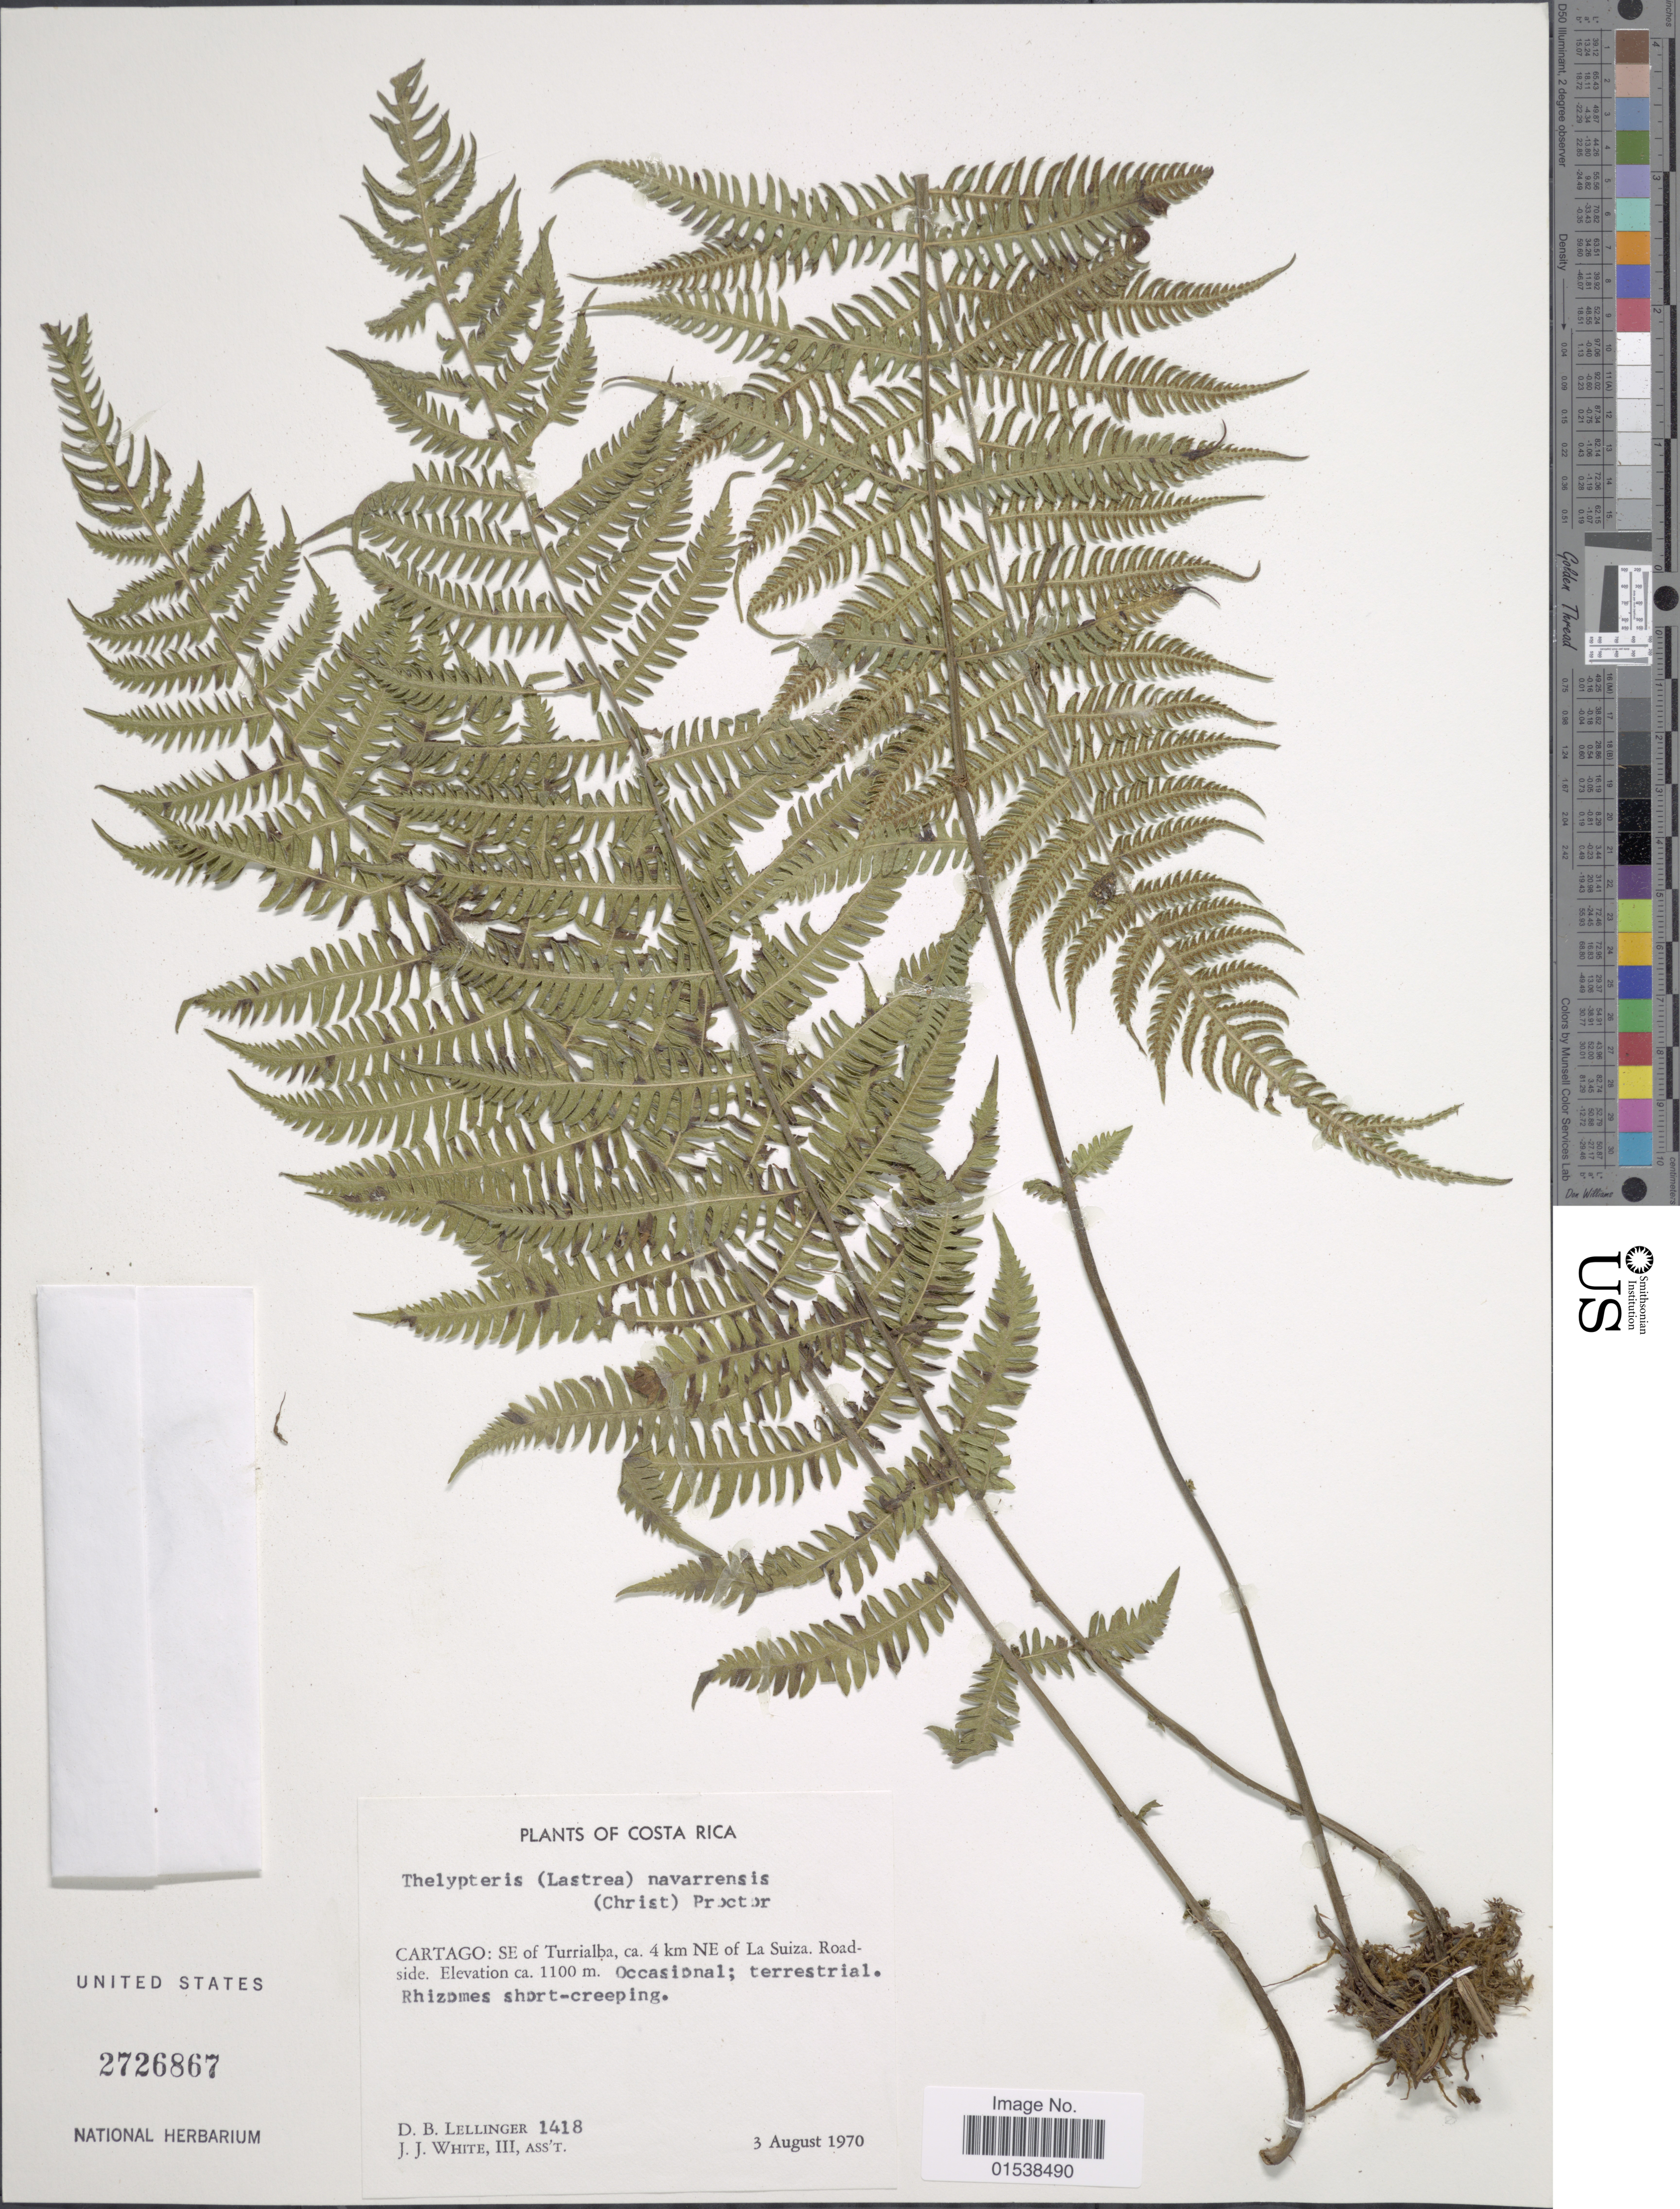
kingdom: Plantae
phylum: Tracheophyta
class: Polypodiopsida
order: Polypodiales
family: Thelypteridaceae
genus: Amauropelta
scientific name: Amauropelta oligocarpa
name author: (Humb. & Bonpl. ex Willd.) Pic. Serm.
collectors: D. B. Lellinger & J. J. White III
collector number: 1418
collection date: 1970-08-03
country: Costa Rica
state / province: Cartago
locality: Cartago; SE of Turrialba, ca. 4 km NE of LA Suiza, roadside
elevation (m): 1100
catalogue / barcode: US 2726867